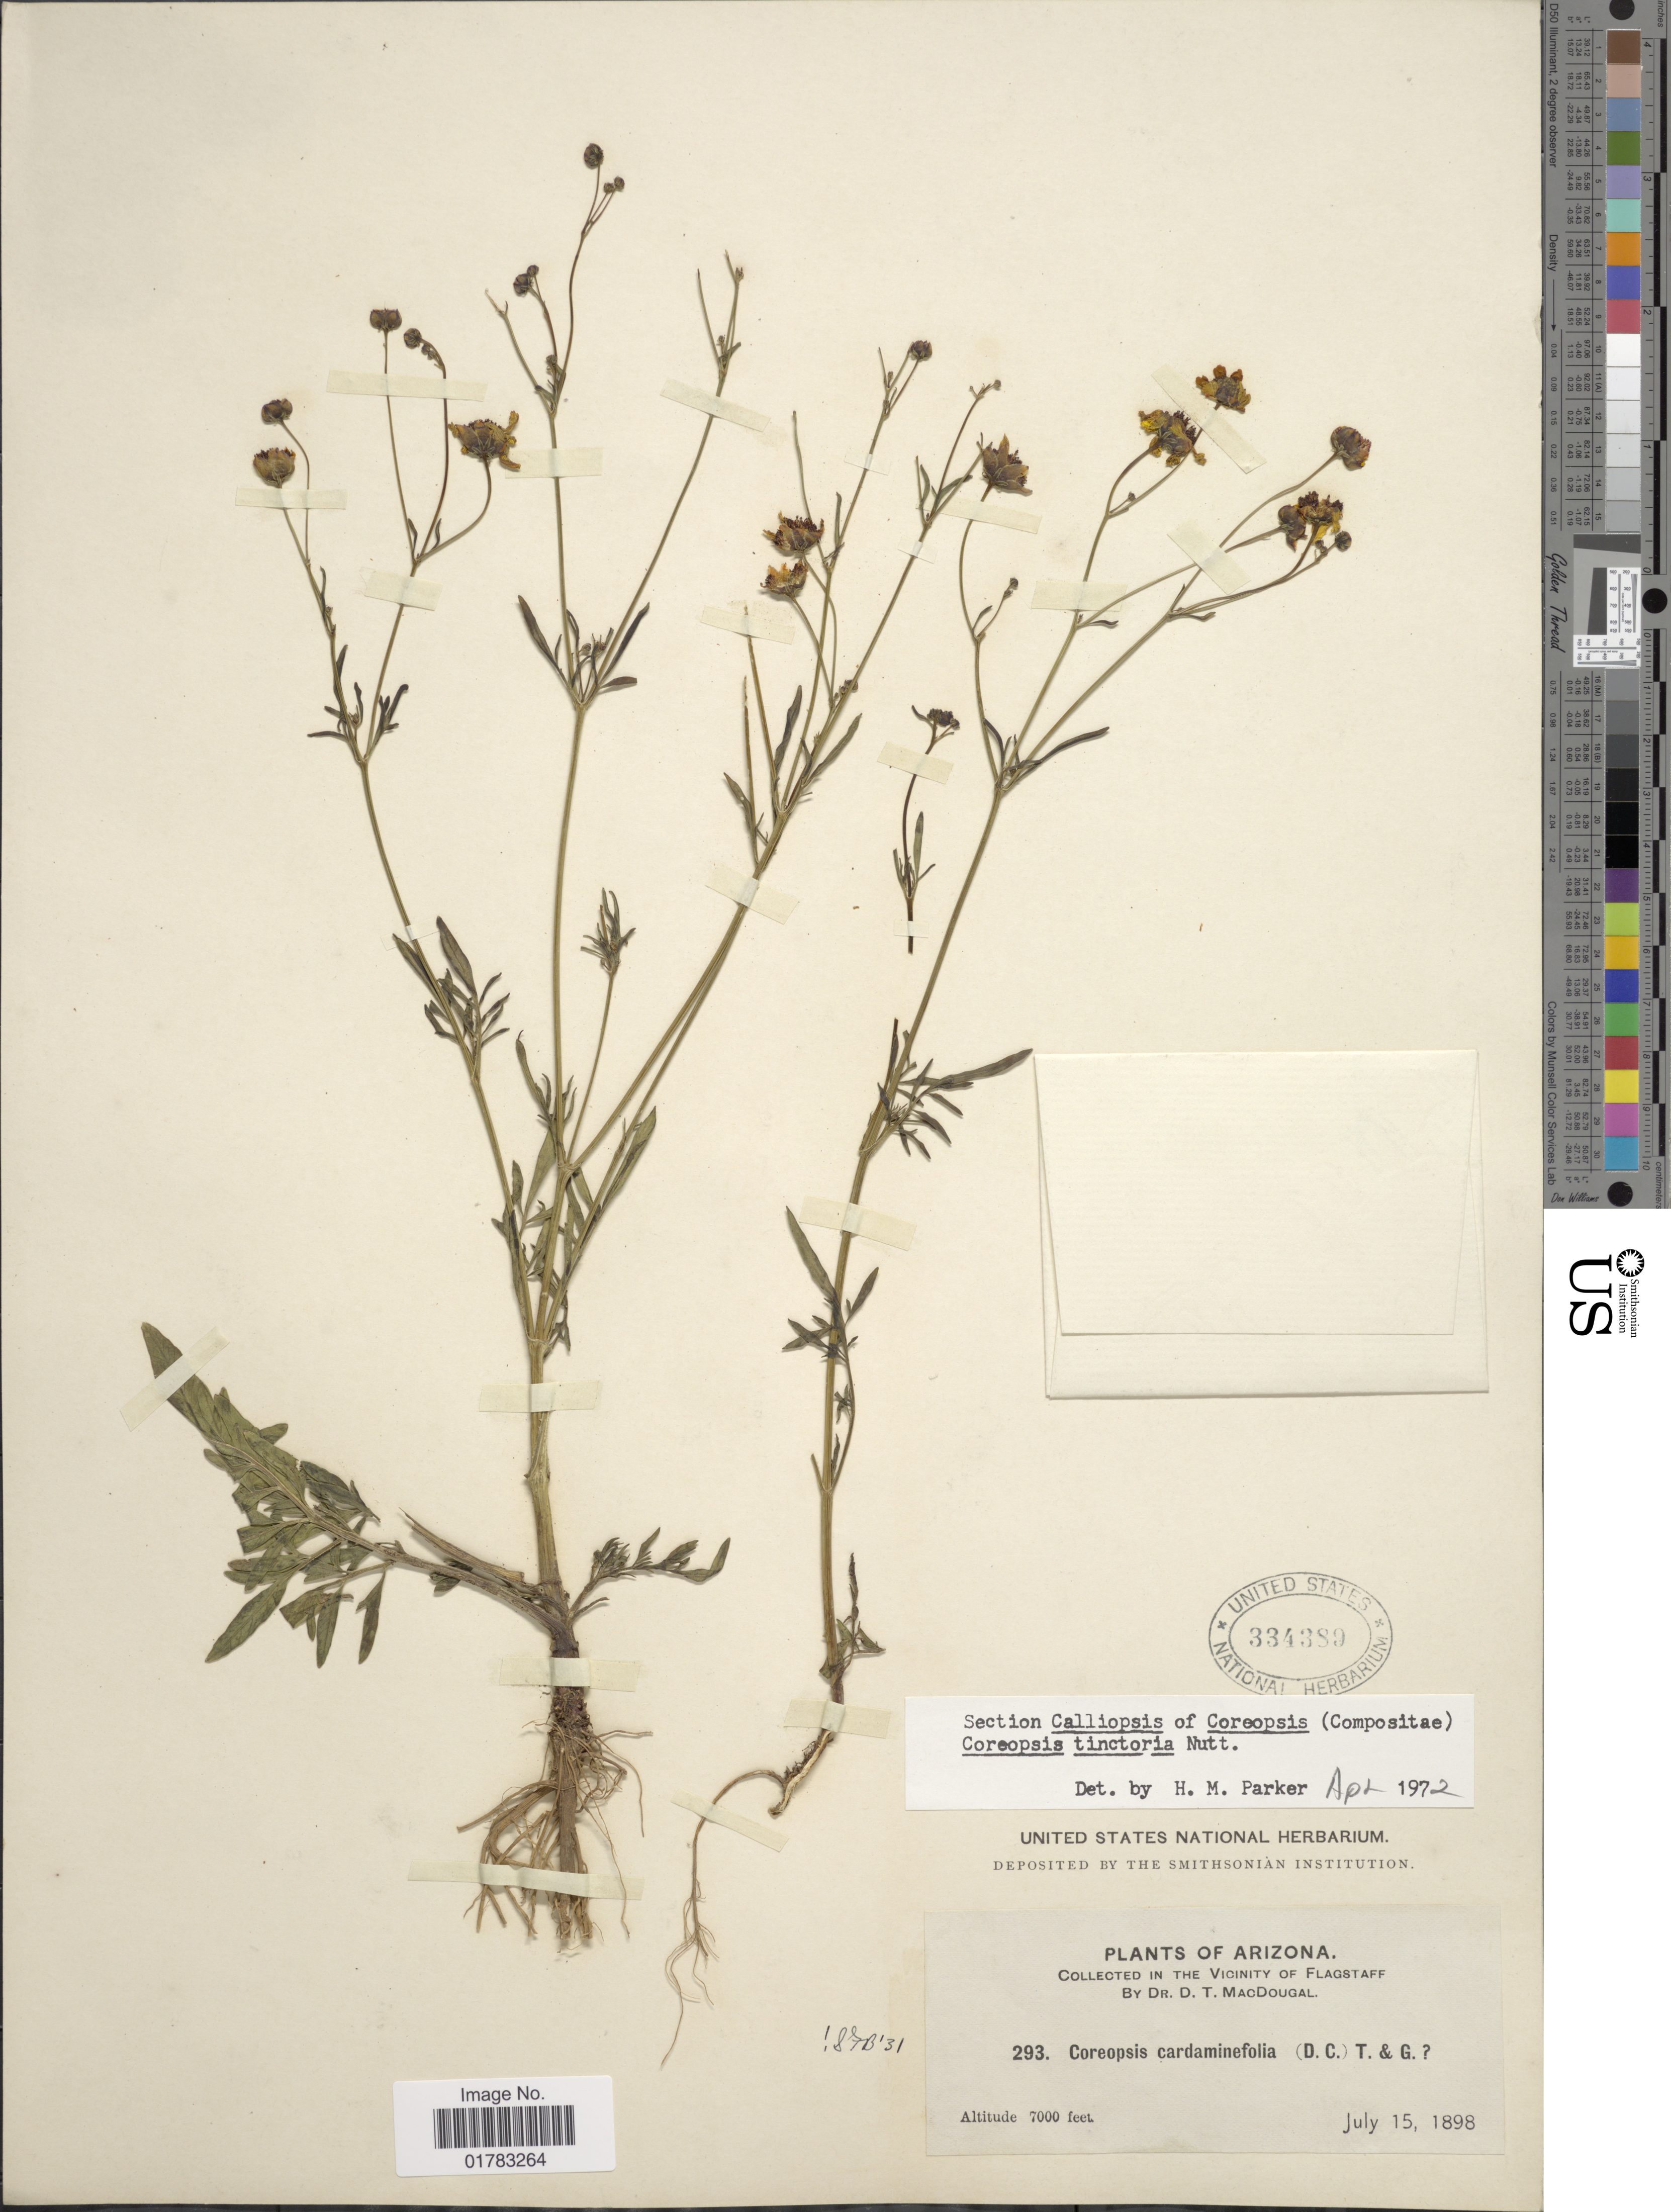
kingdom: Plantae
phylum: Tracheophyta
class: Magnoliopsida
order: Asterales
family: Asteraceae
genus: Coreopsis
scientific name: Coreopsis tinctoria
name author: Nutt.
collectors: D. T. MacDougal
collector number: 293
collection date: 1898-07-15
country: United States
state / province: Arizona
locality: Vicinity of Flagstaff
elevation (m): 2134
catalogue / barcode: US 334389